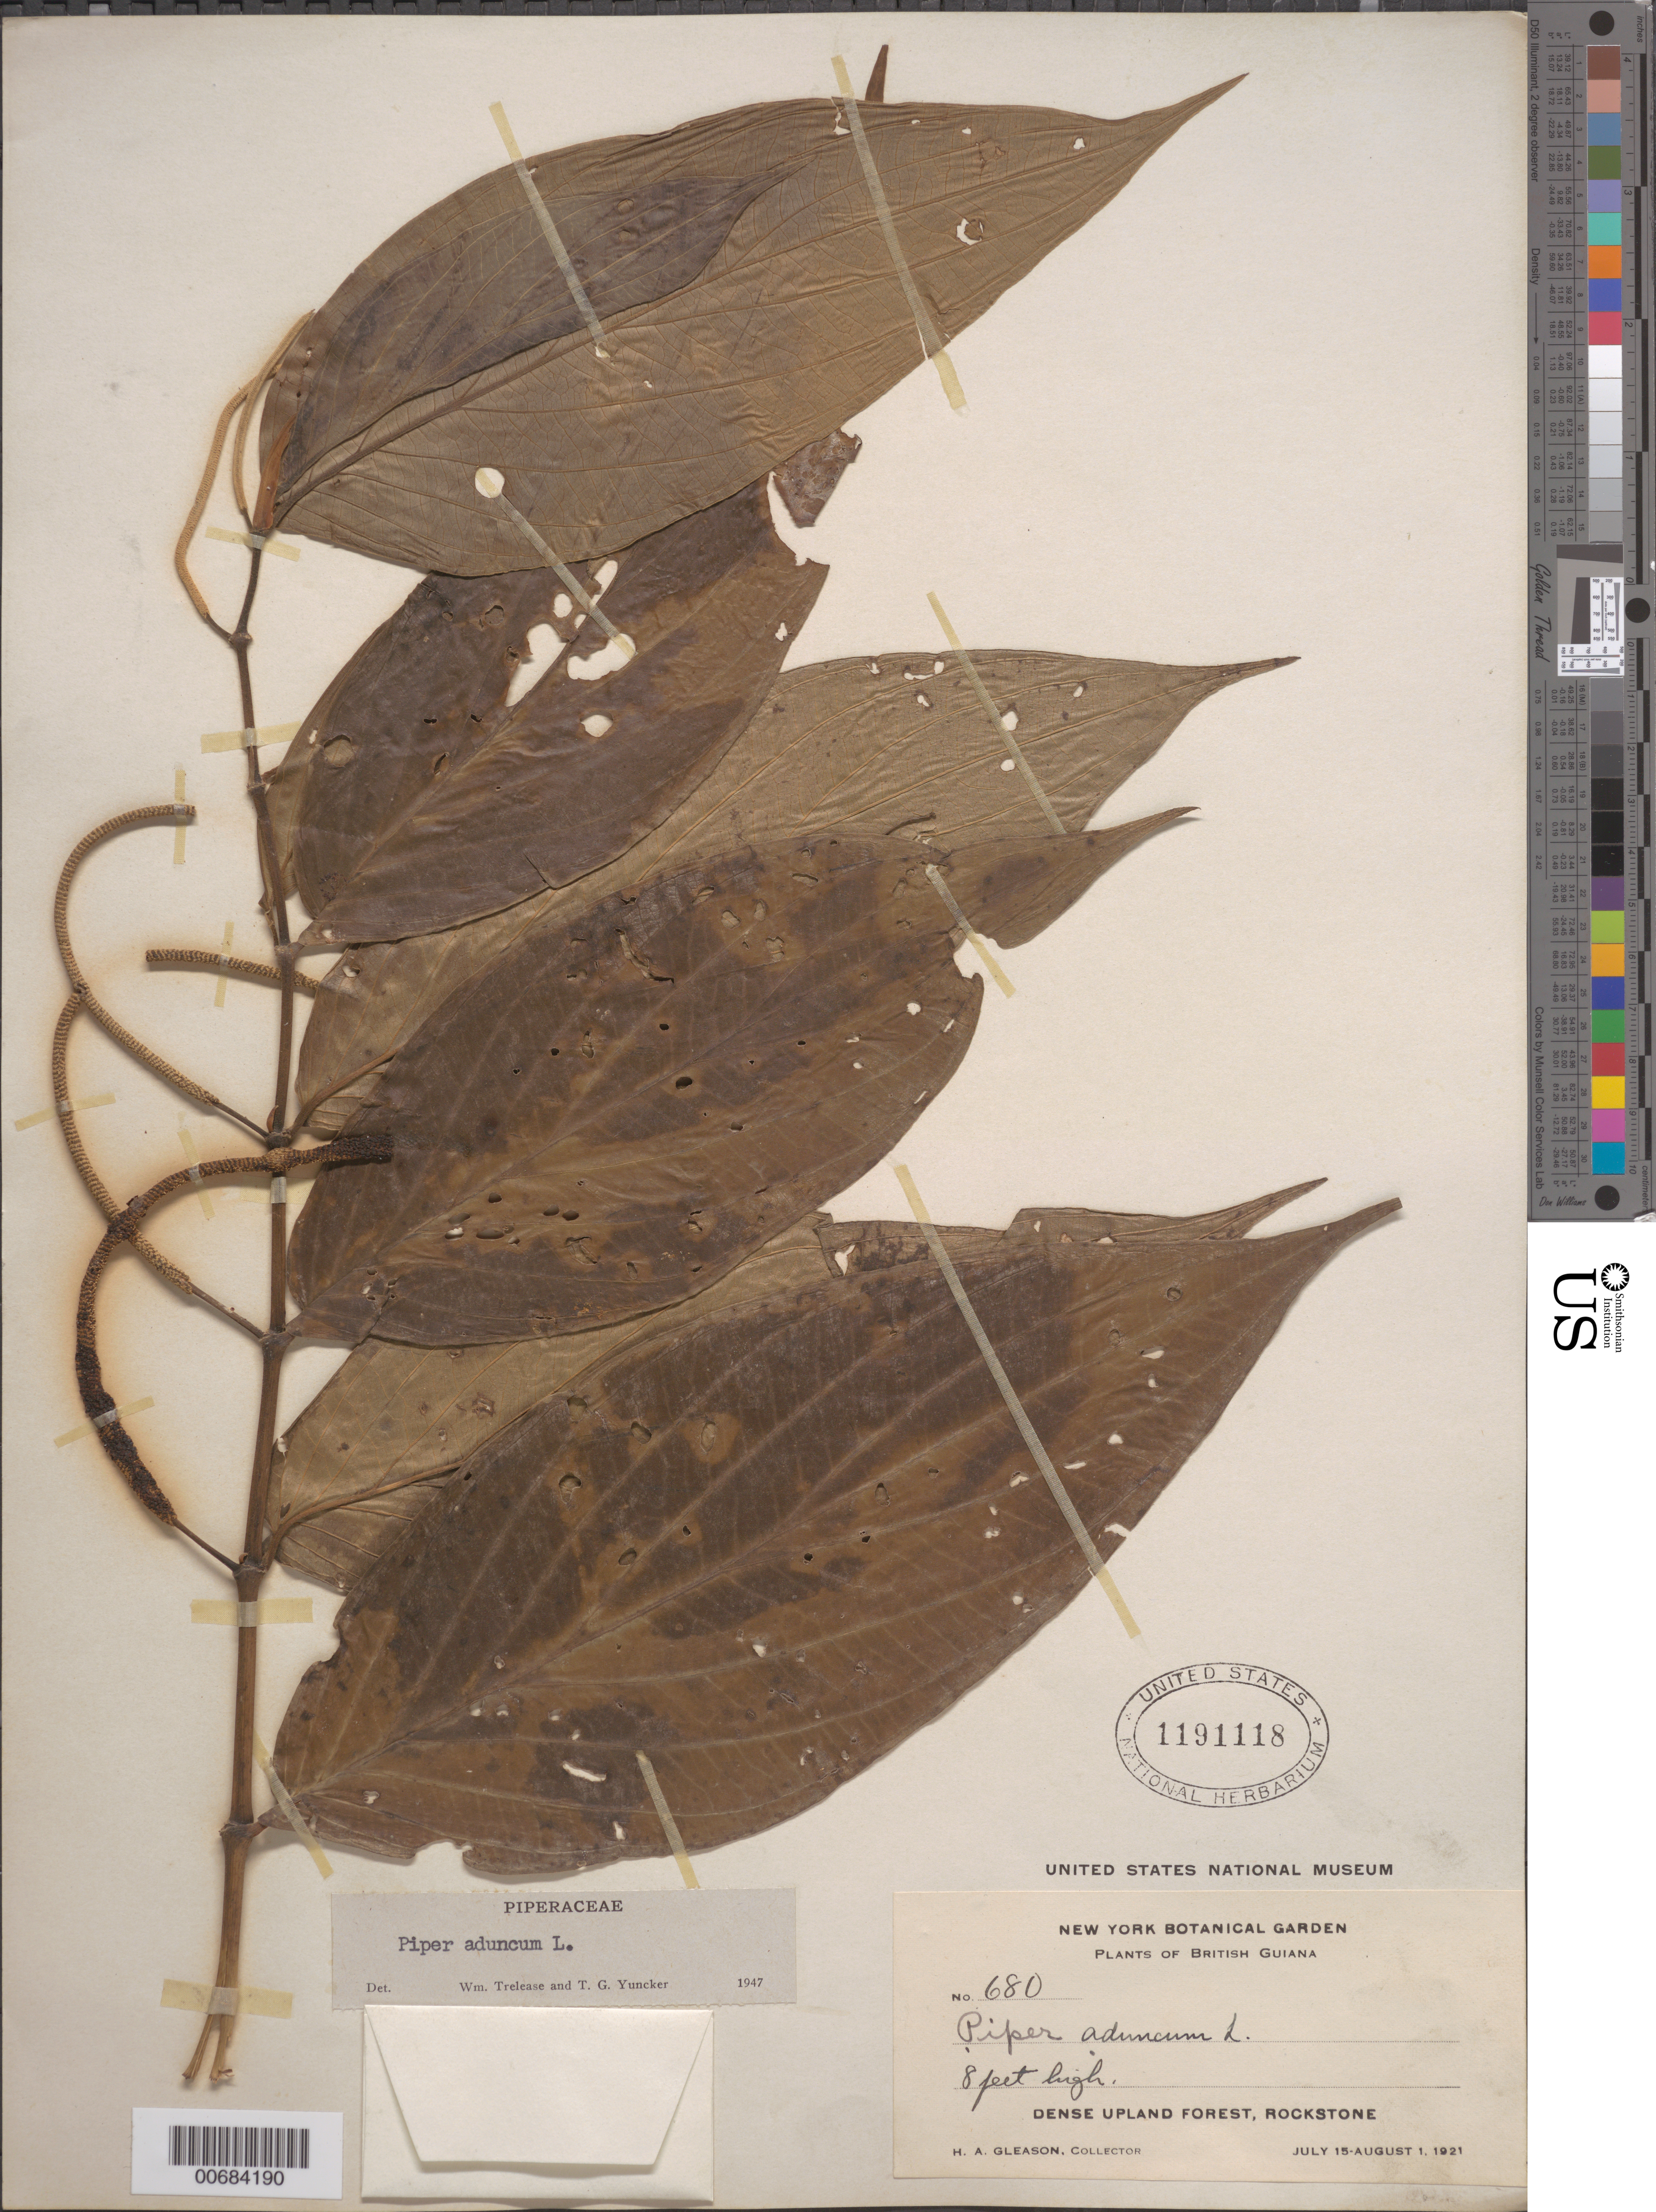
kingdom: Plantae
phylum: Tracheophyta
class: Magnoliopsida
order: Piperales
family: Piperaceae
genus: Piper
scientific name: Piper aduncum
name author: L.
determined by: Trelease, W.; Yuncker, T. G.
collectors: H. A. Gleason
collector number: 680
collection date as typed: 15-Jul-21 to 1-Aug-21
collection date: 1921-07-15/1921-08-01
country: Guyana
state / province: U. Demerara-Berbice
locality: Rockstone, in and about the village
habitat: Dense upland forest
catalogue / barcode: US 1191118